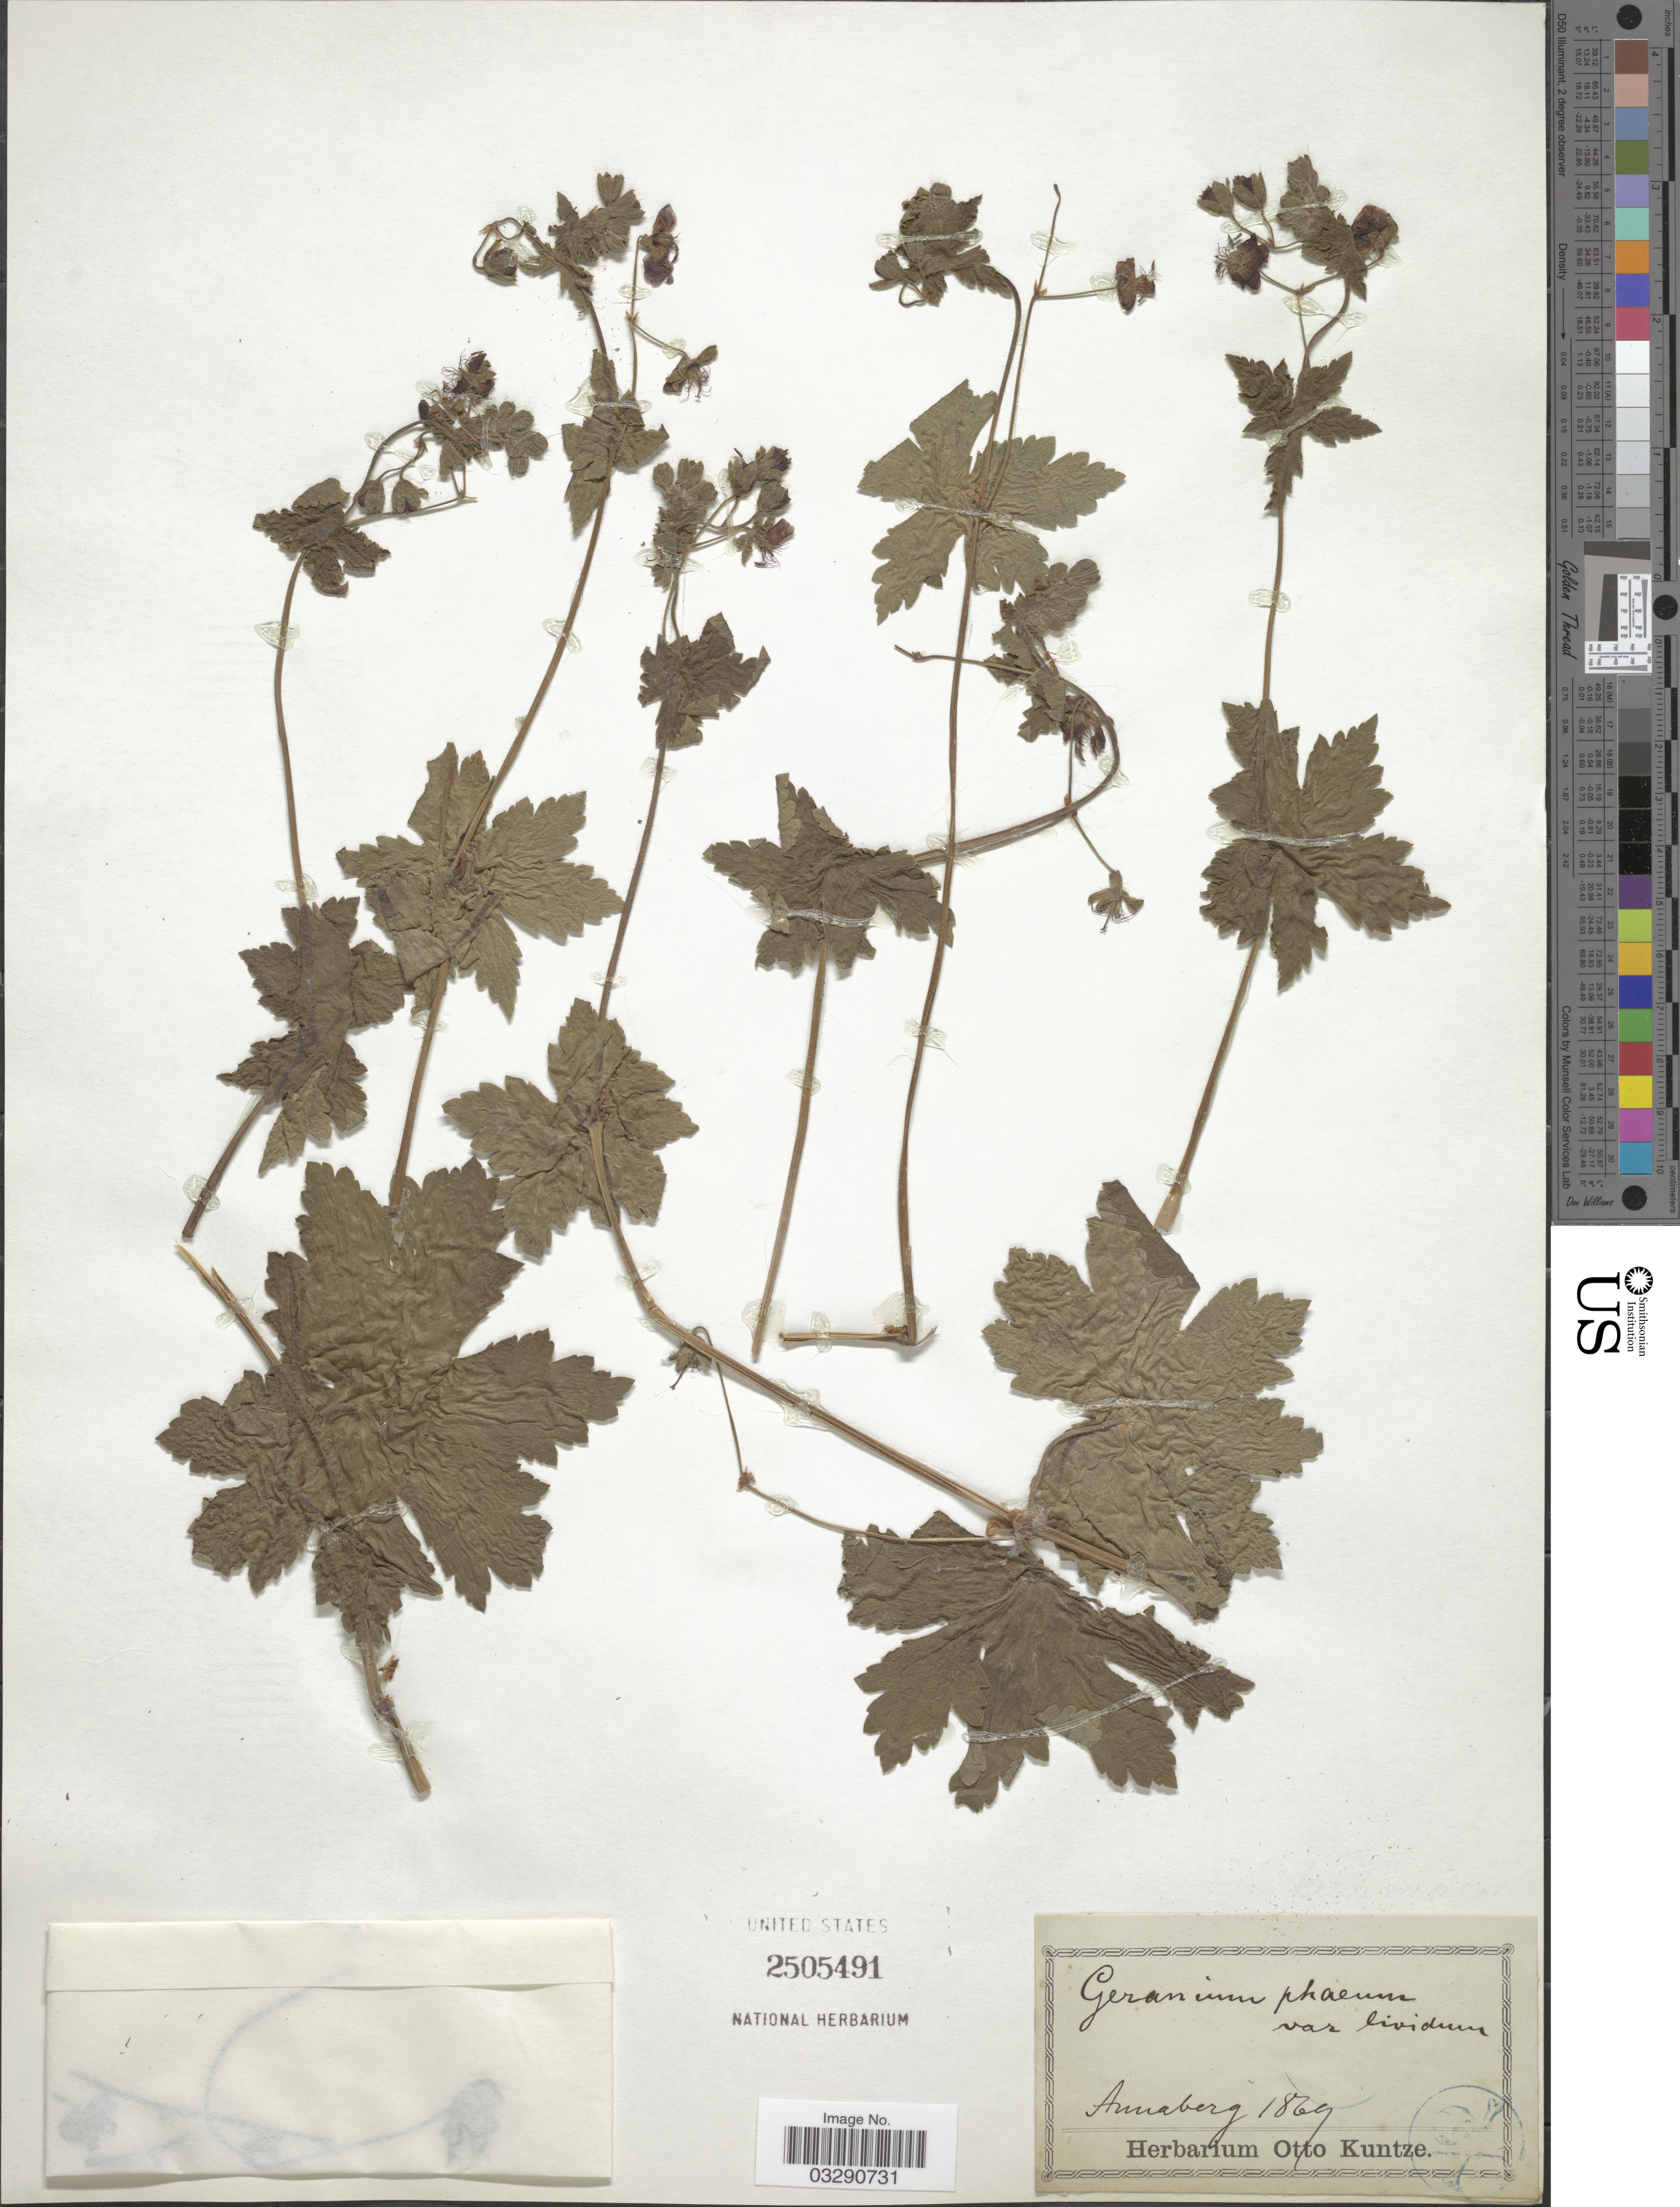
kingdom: Plantae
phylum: Tracheophyta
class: Magnoliopsida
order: Geraniales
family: Geraniaceae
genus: Geranium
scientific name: Geranium phaeum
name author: L.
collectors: ex herb. Otto Kuntze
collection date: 1869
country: Germany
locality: Annaberg.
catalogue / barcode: US 2505491